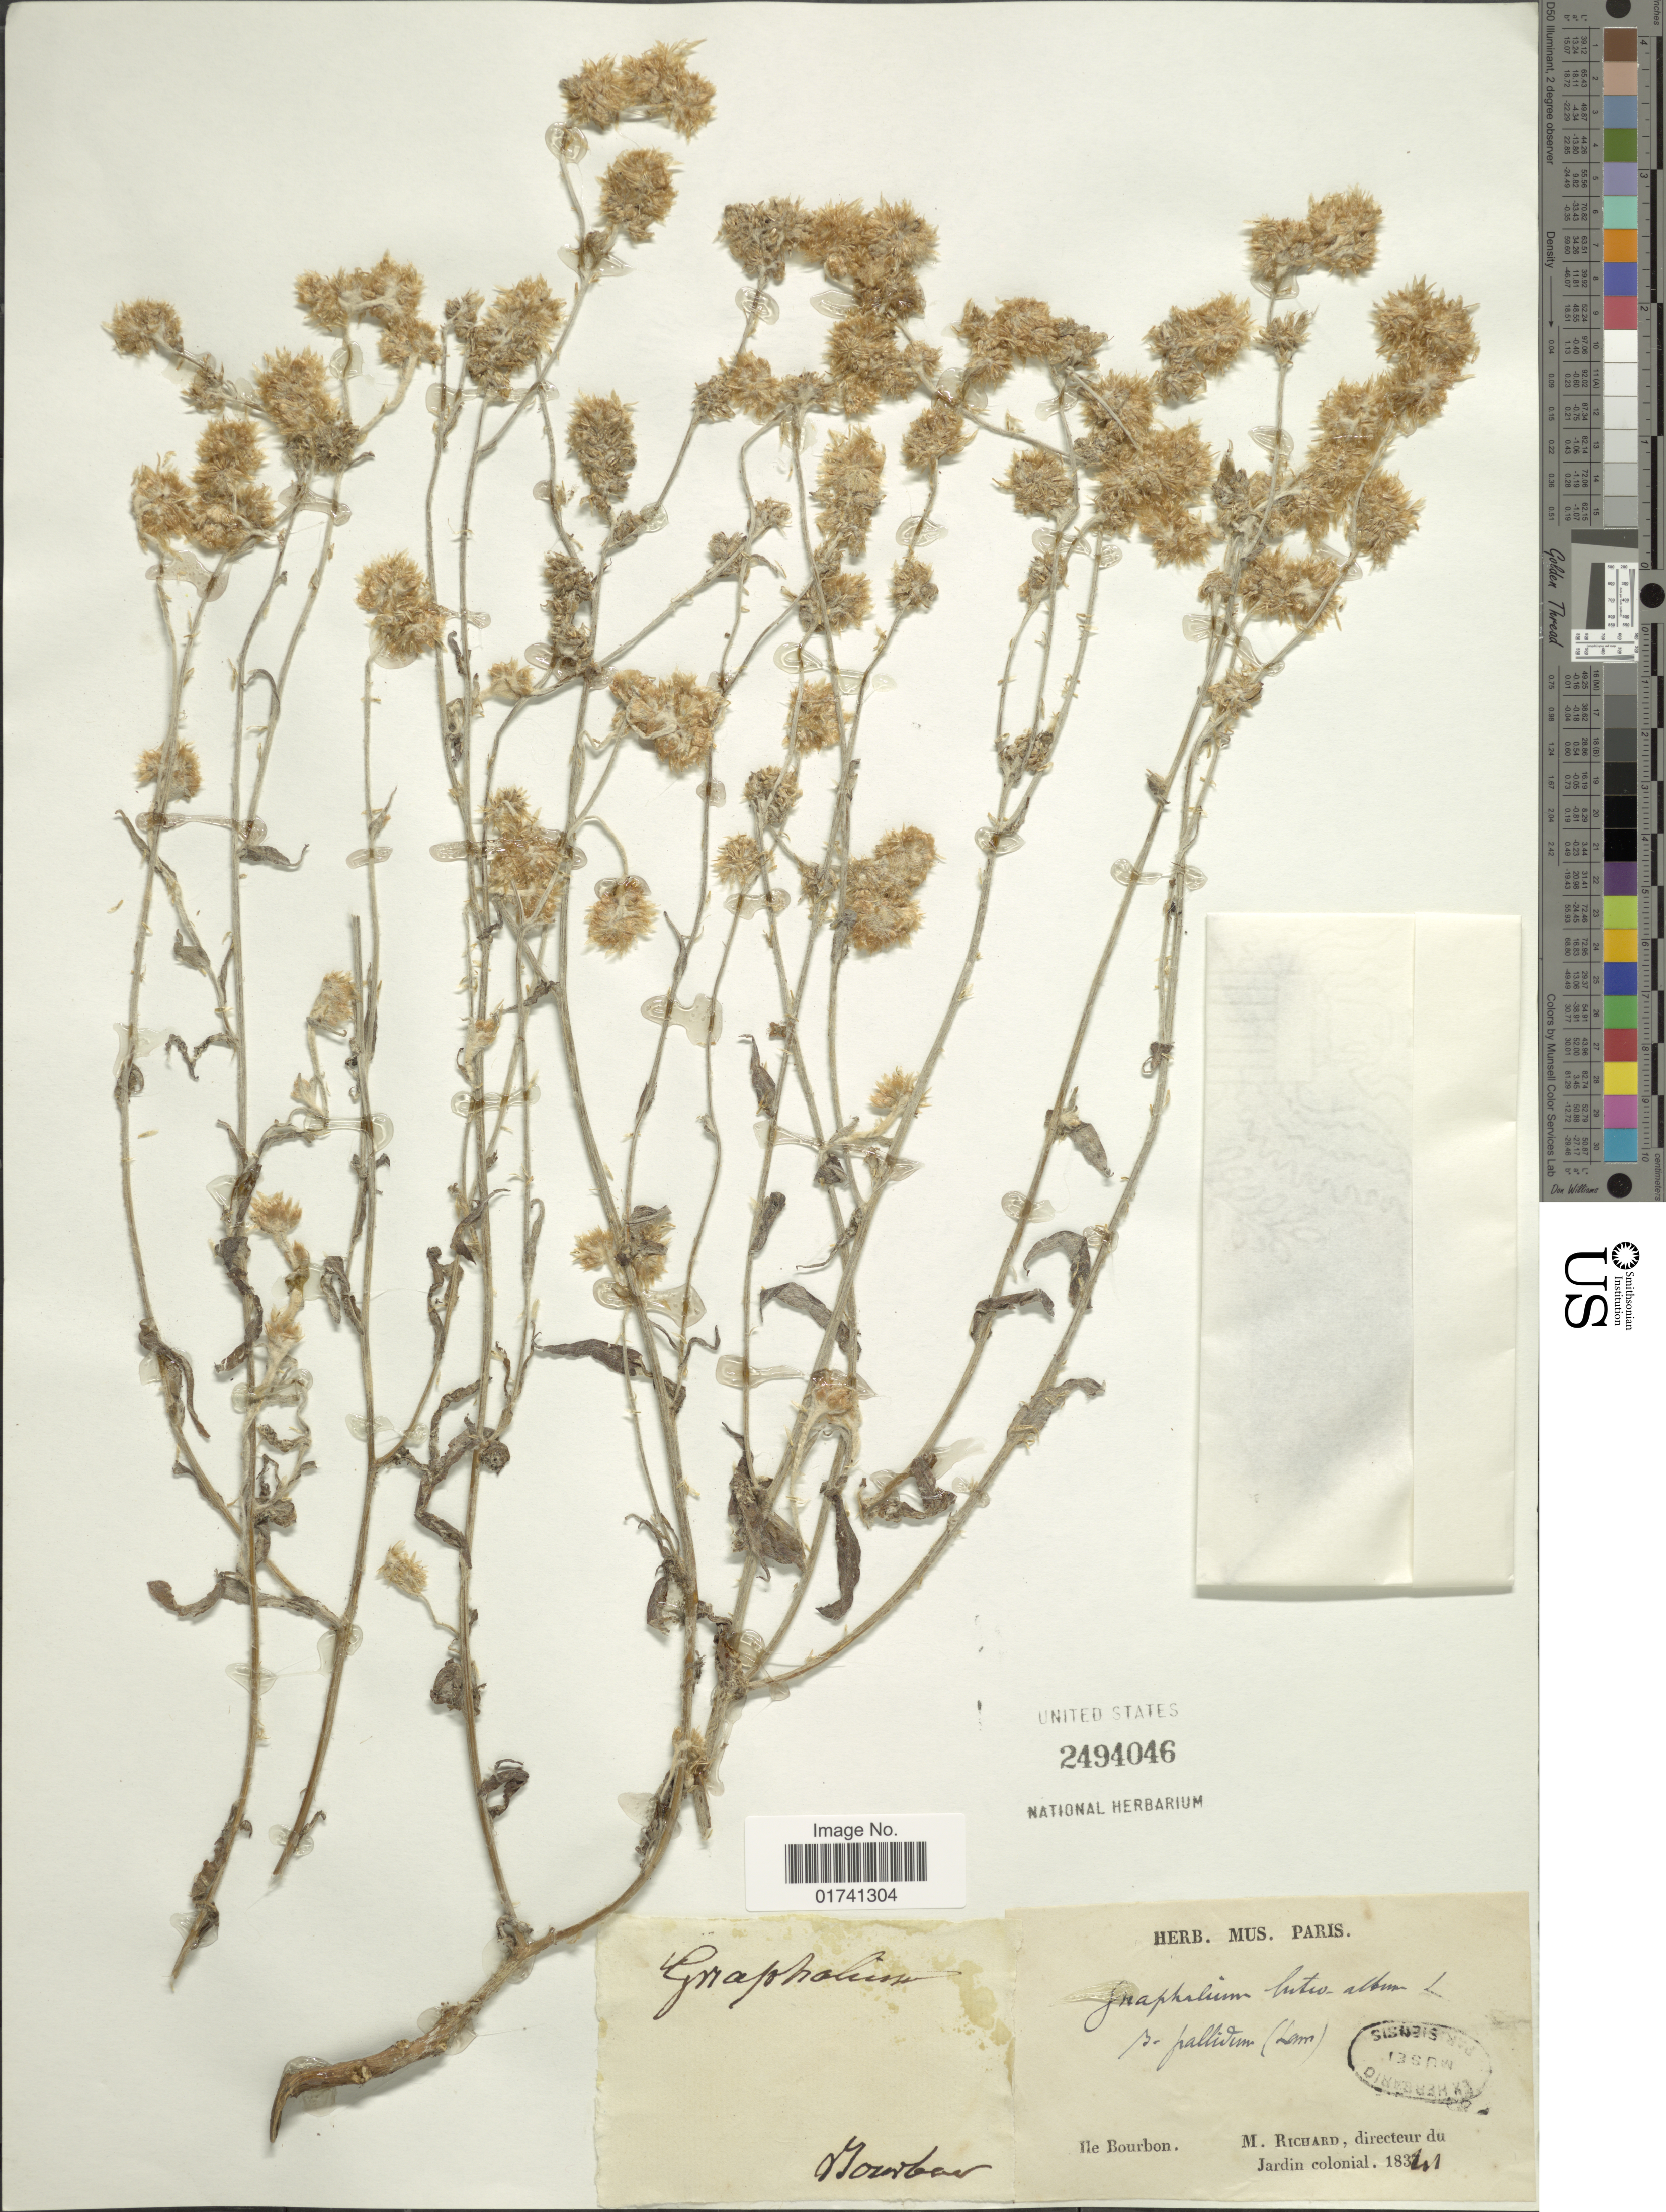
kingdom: Plantae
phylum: Tracheophyta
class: Magnoliopsida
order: Asterales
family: Asteraceae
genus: Laphangium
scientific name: Laphangium luteoalbum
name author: (L.) Tzvelev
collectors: M. Richard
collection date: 1841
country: Reunion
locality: Ile Bourbon, Mourbar.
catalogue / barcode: US 2494046